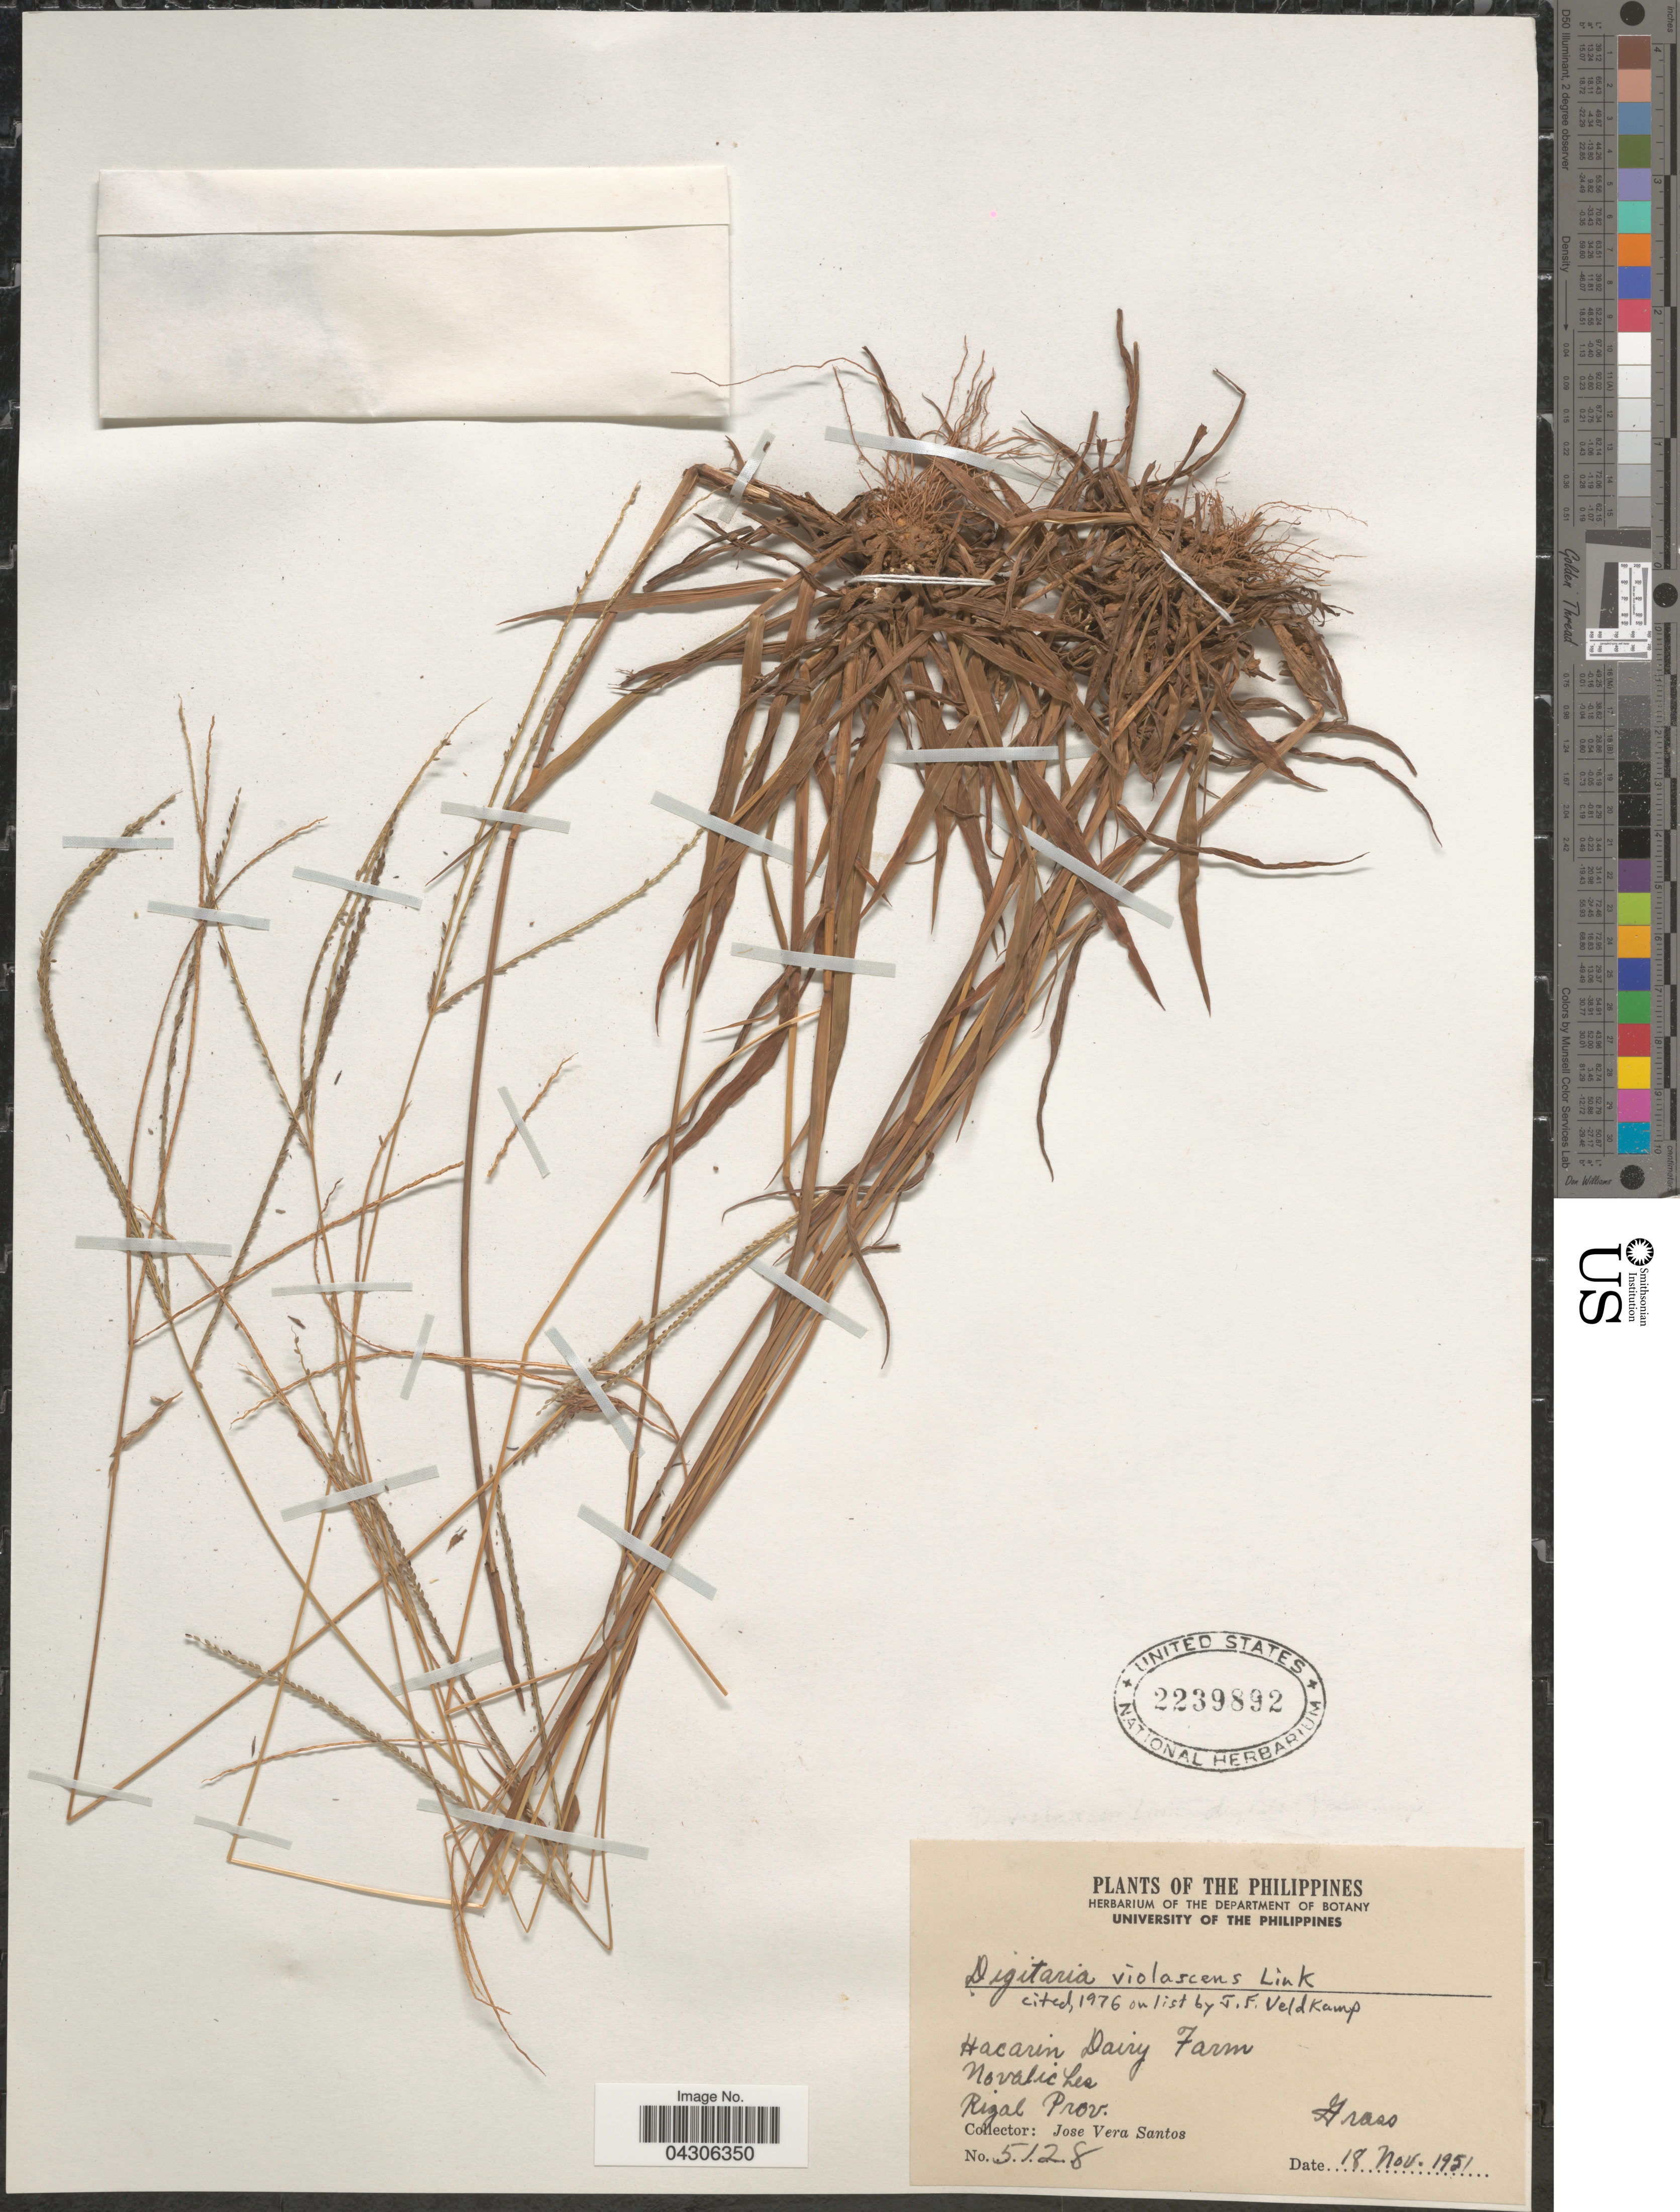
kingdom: Plantae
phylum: Tracheophyta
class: Liliopsida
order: Poales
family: Poaceae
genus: Digitaria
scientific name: Digitaria violascens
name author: Link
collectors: J. Vera Santos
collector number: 5128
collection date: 1951-11-18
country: Philippines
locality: Hacarin Dairy Farm. Novalic Les. Rizal Prov.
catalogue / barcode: US 2239892